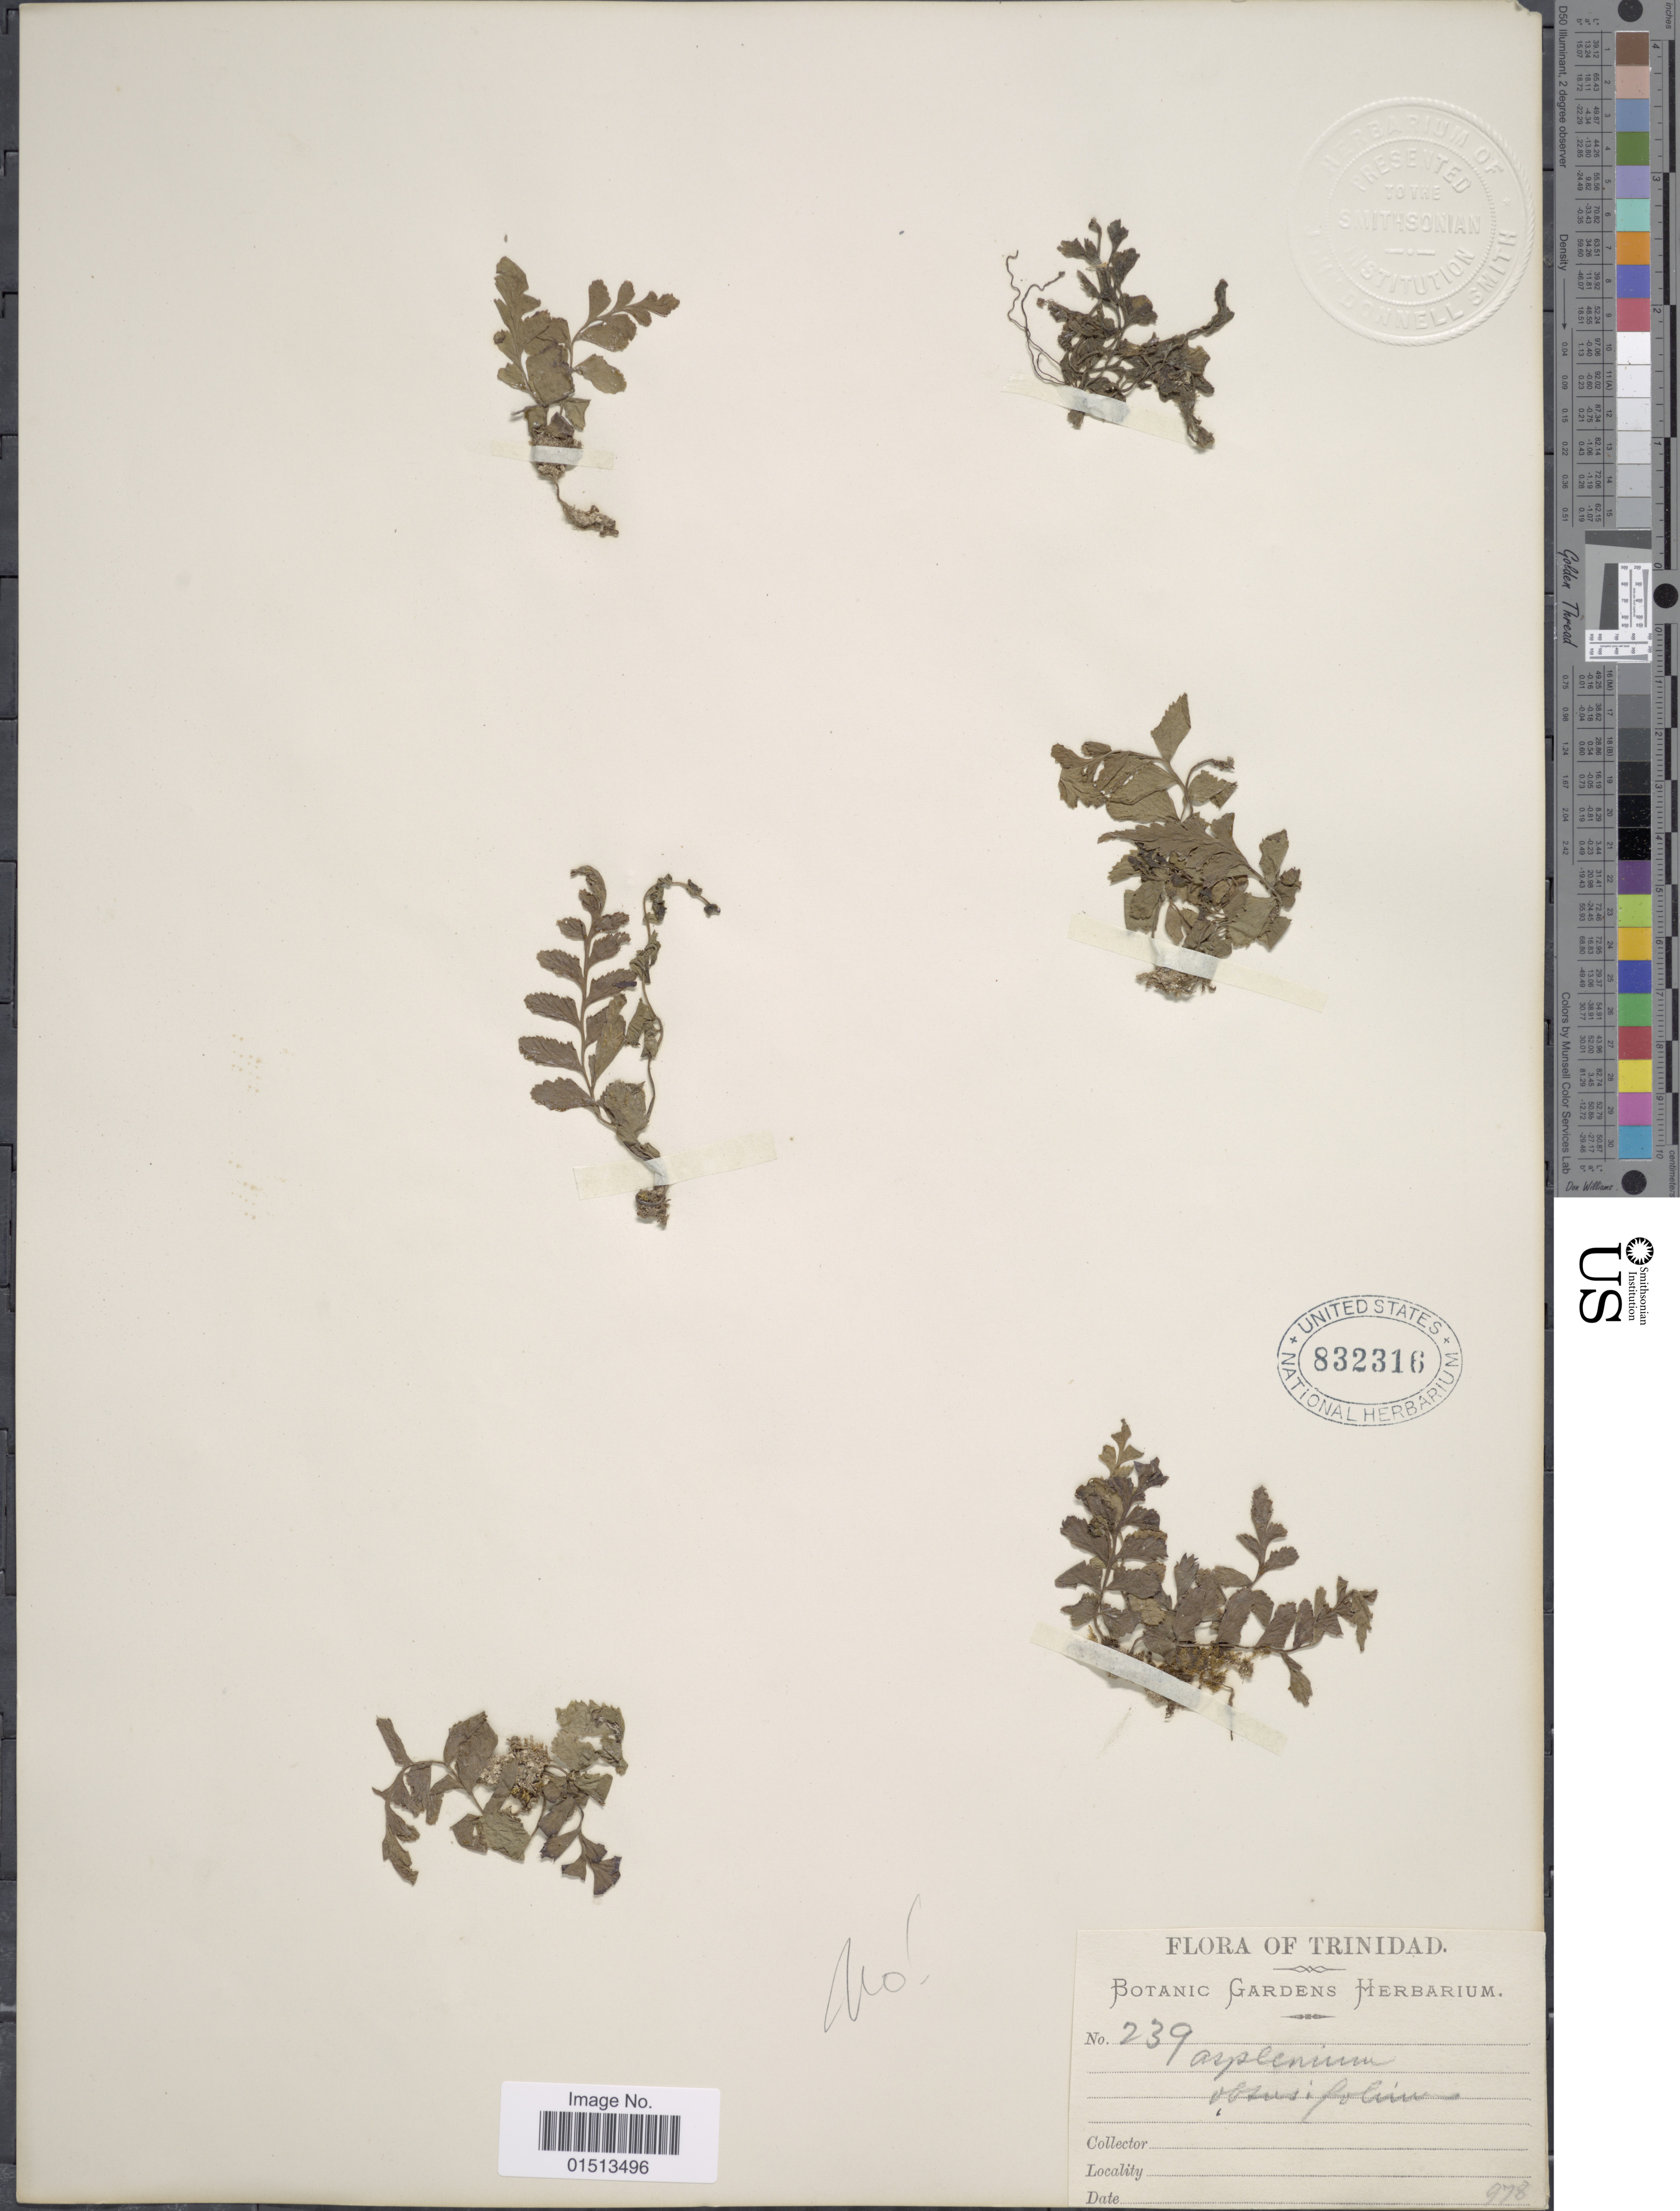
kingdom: Plantae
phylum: Tracheophyta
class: Polypodiopsida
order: Polypodiales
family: Aspleniaceae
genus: Asplenium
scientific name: Asplenium sp.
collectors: Botanic Gardens Herbarium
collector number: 239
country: Trinidad and Tobago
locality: Trinidad.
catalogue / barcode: US 832316